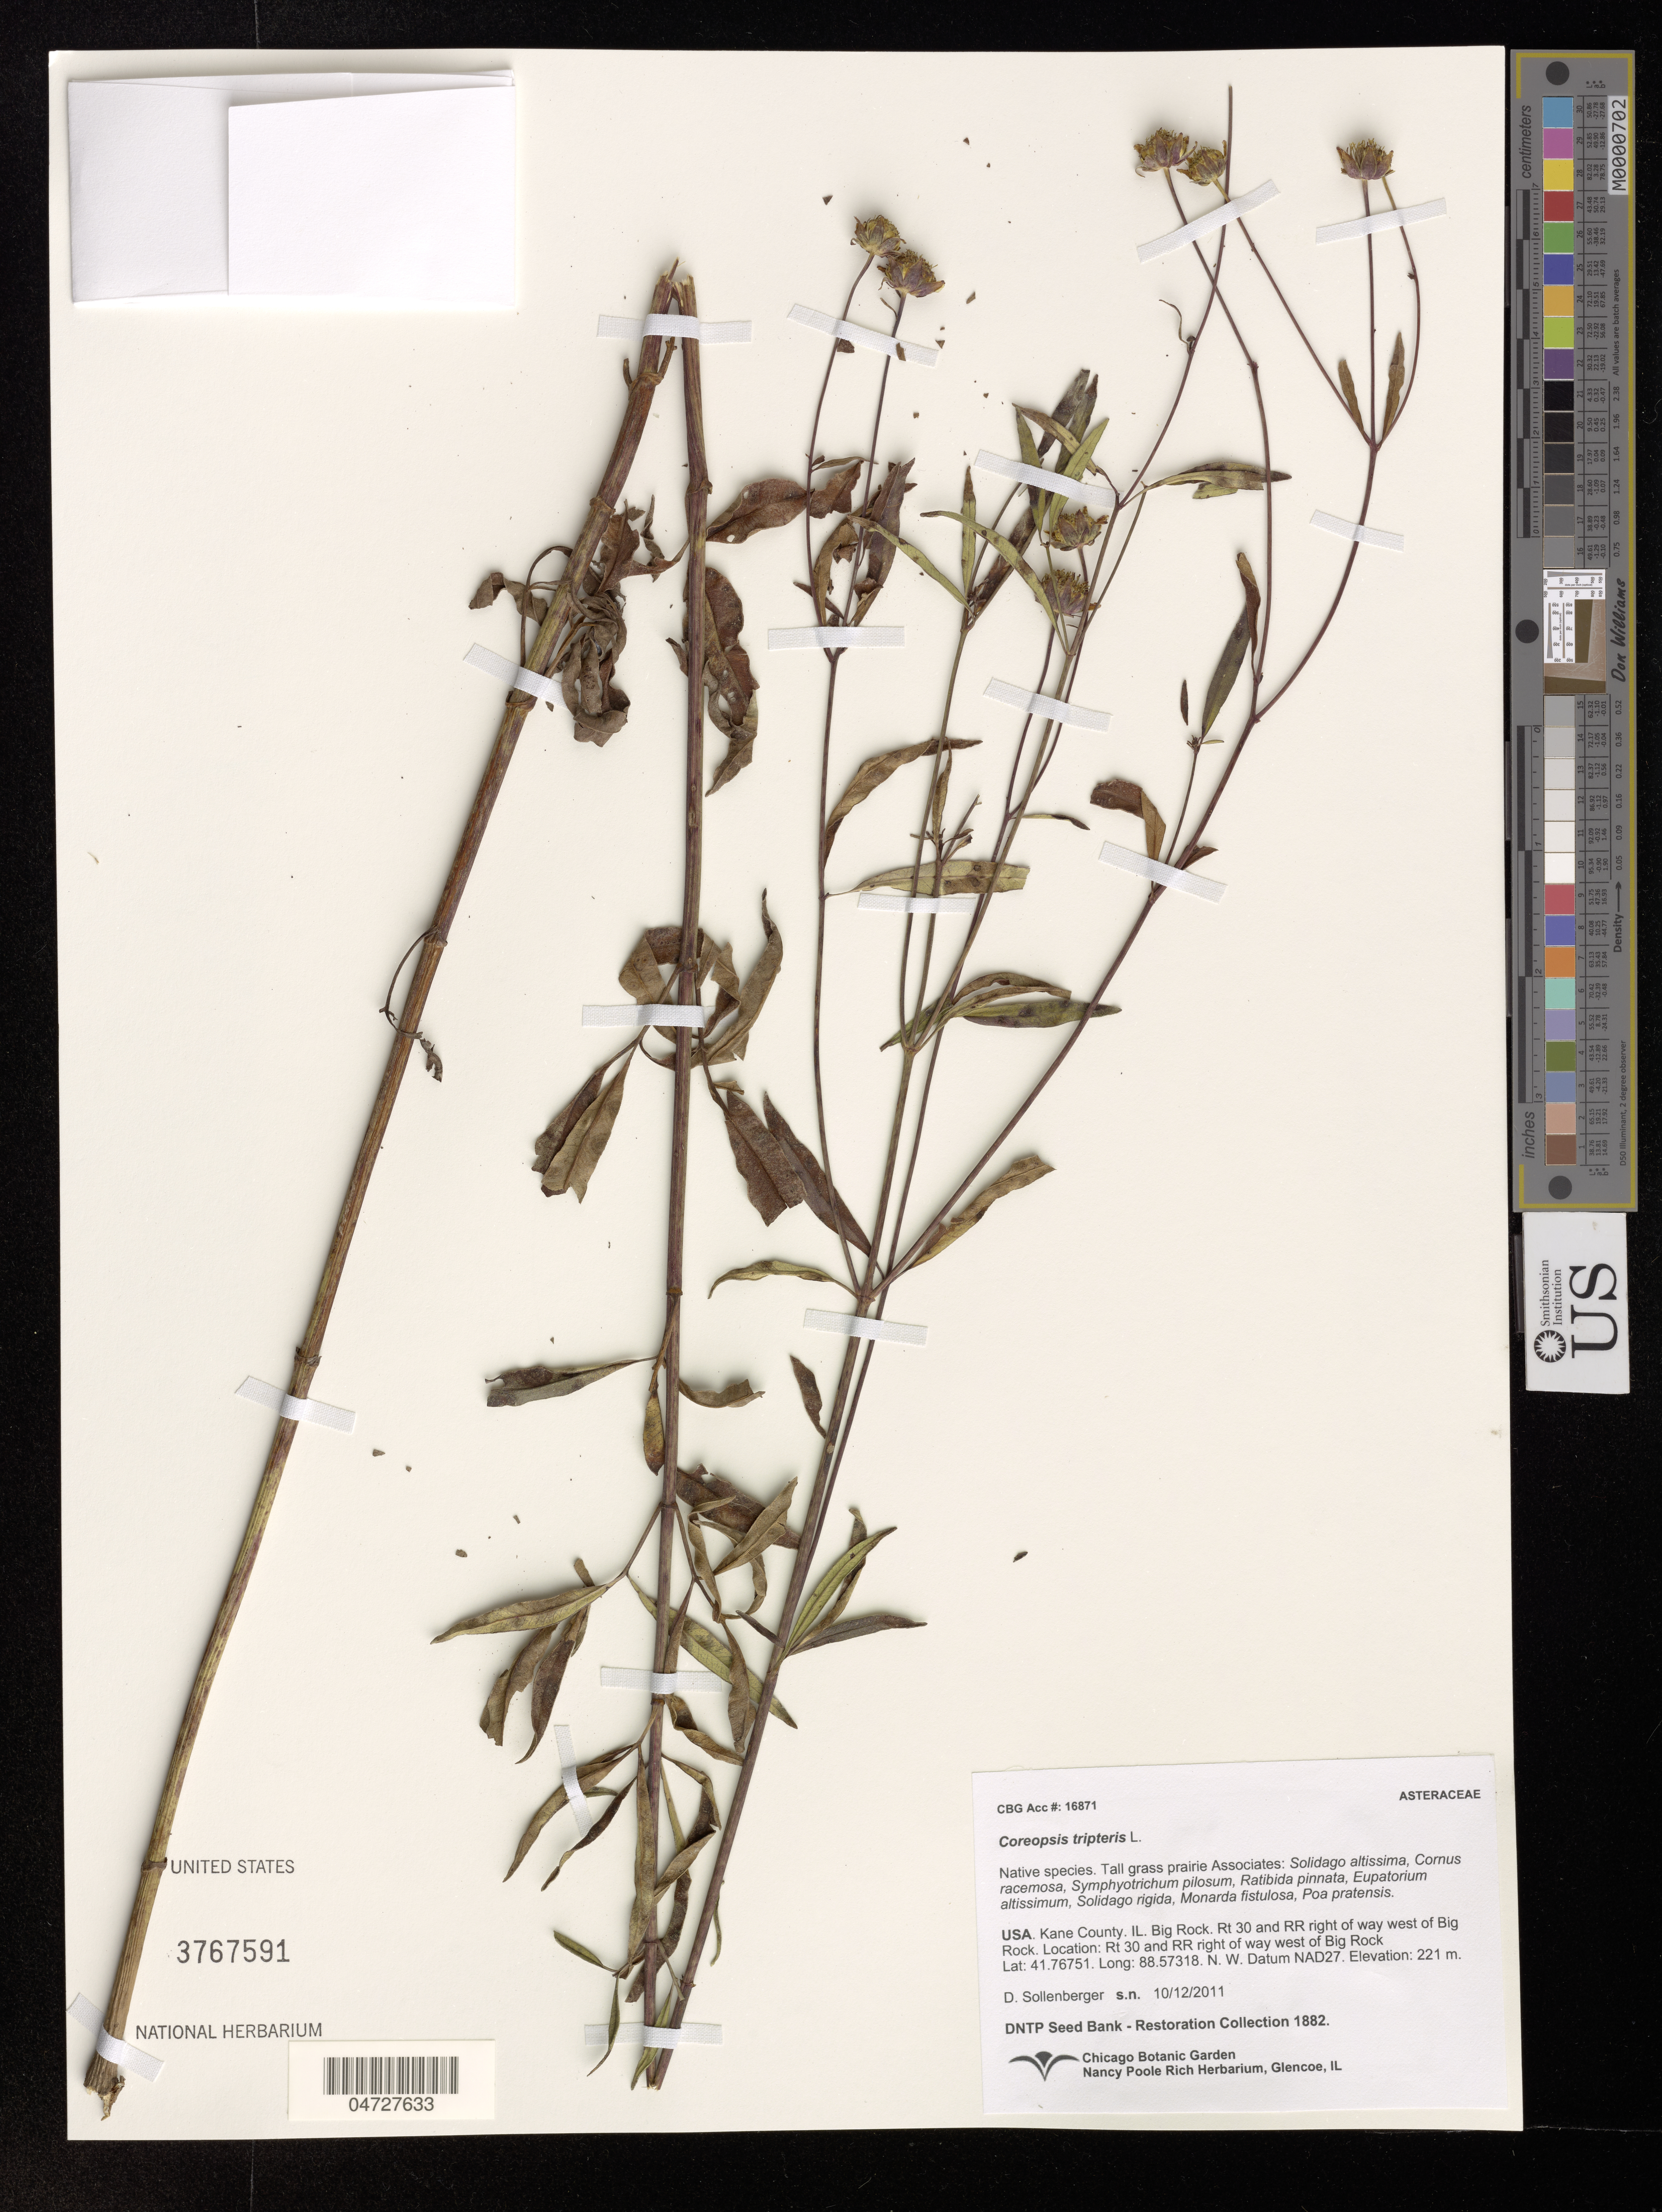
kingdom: Plantae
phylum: Tracheophyta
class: Magnoliopsida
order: Asterales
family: Asteraceae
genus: Coreopsis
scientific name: Coreopsis tripteris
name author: L.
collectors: D. Sollenberger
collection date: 2011-12-10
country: United States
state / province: Illinois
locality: Kane County. Big Rock. Rt 30 and RR right of way west of Big Rock.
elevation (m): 221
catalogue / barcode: US 3767591